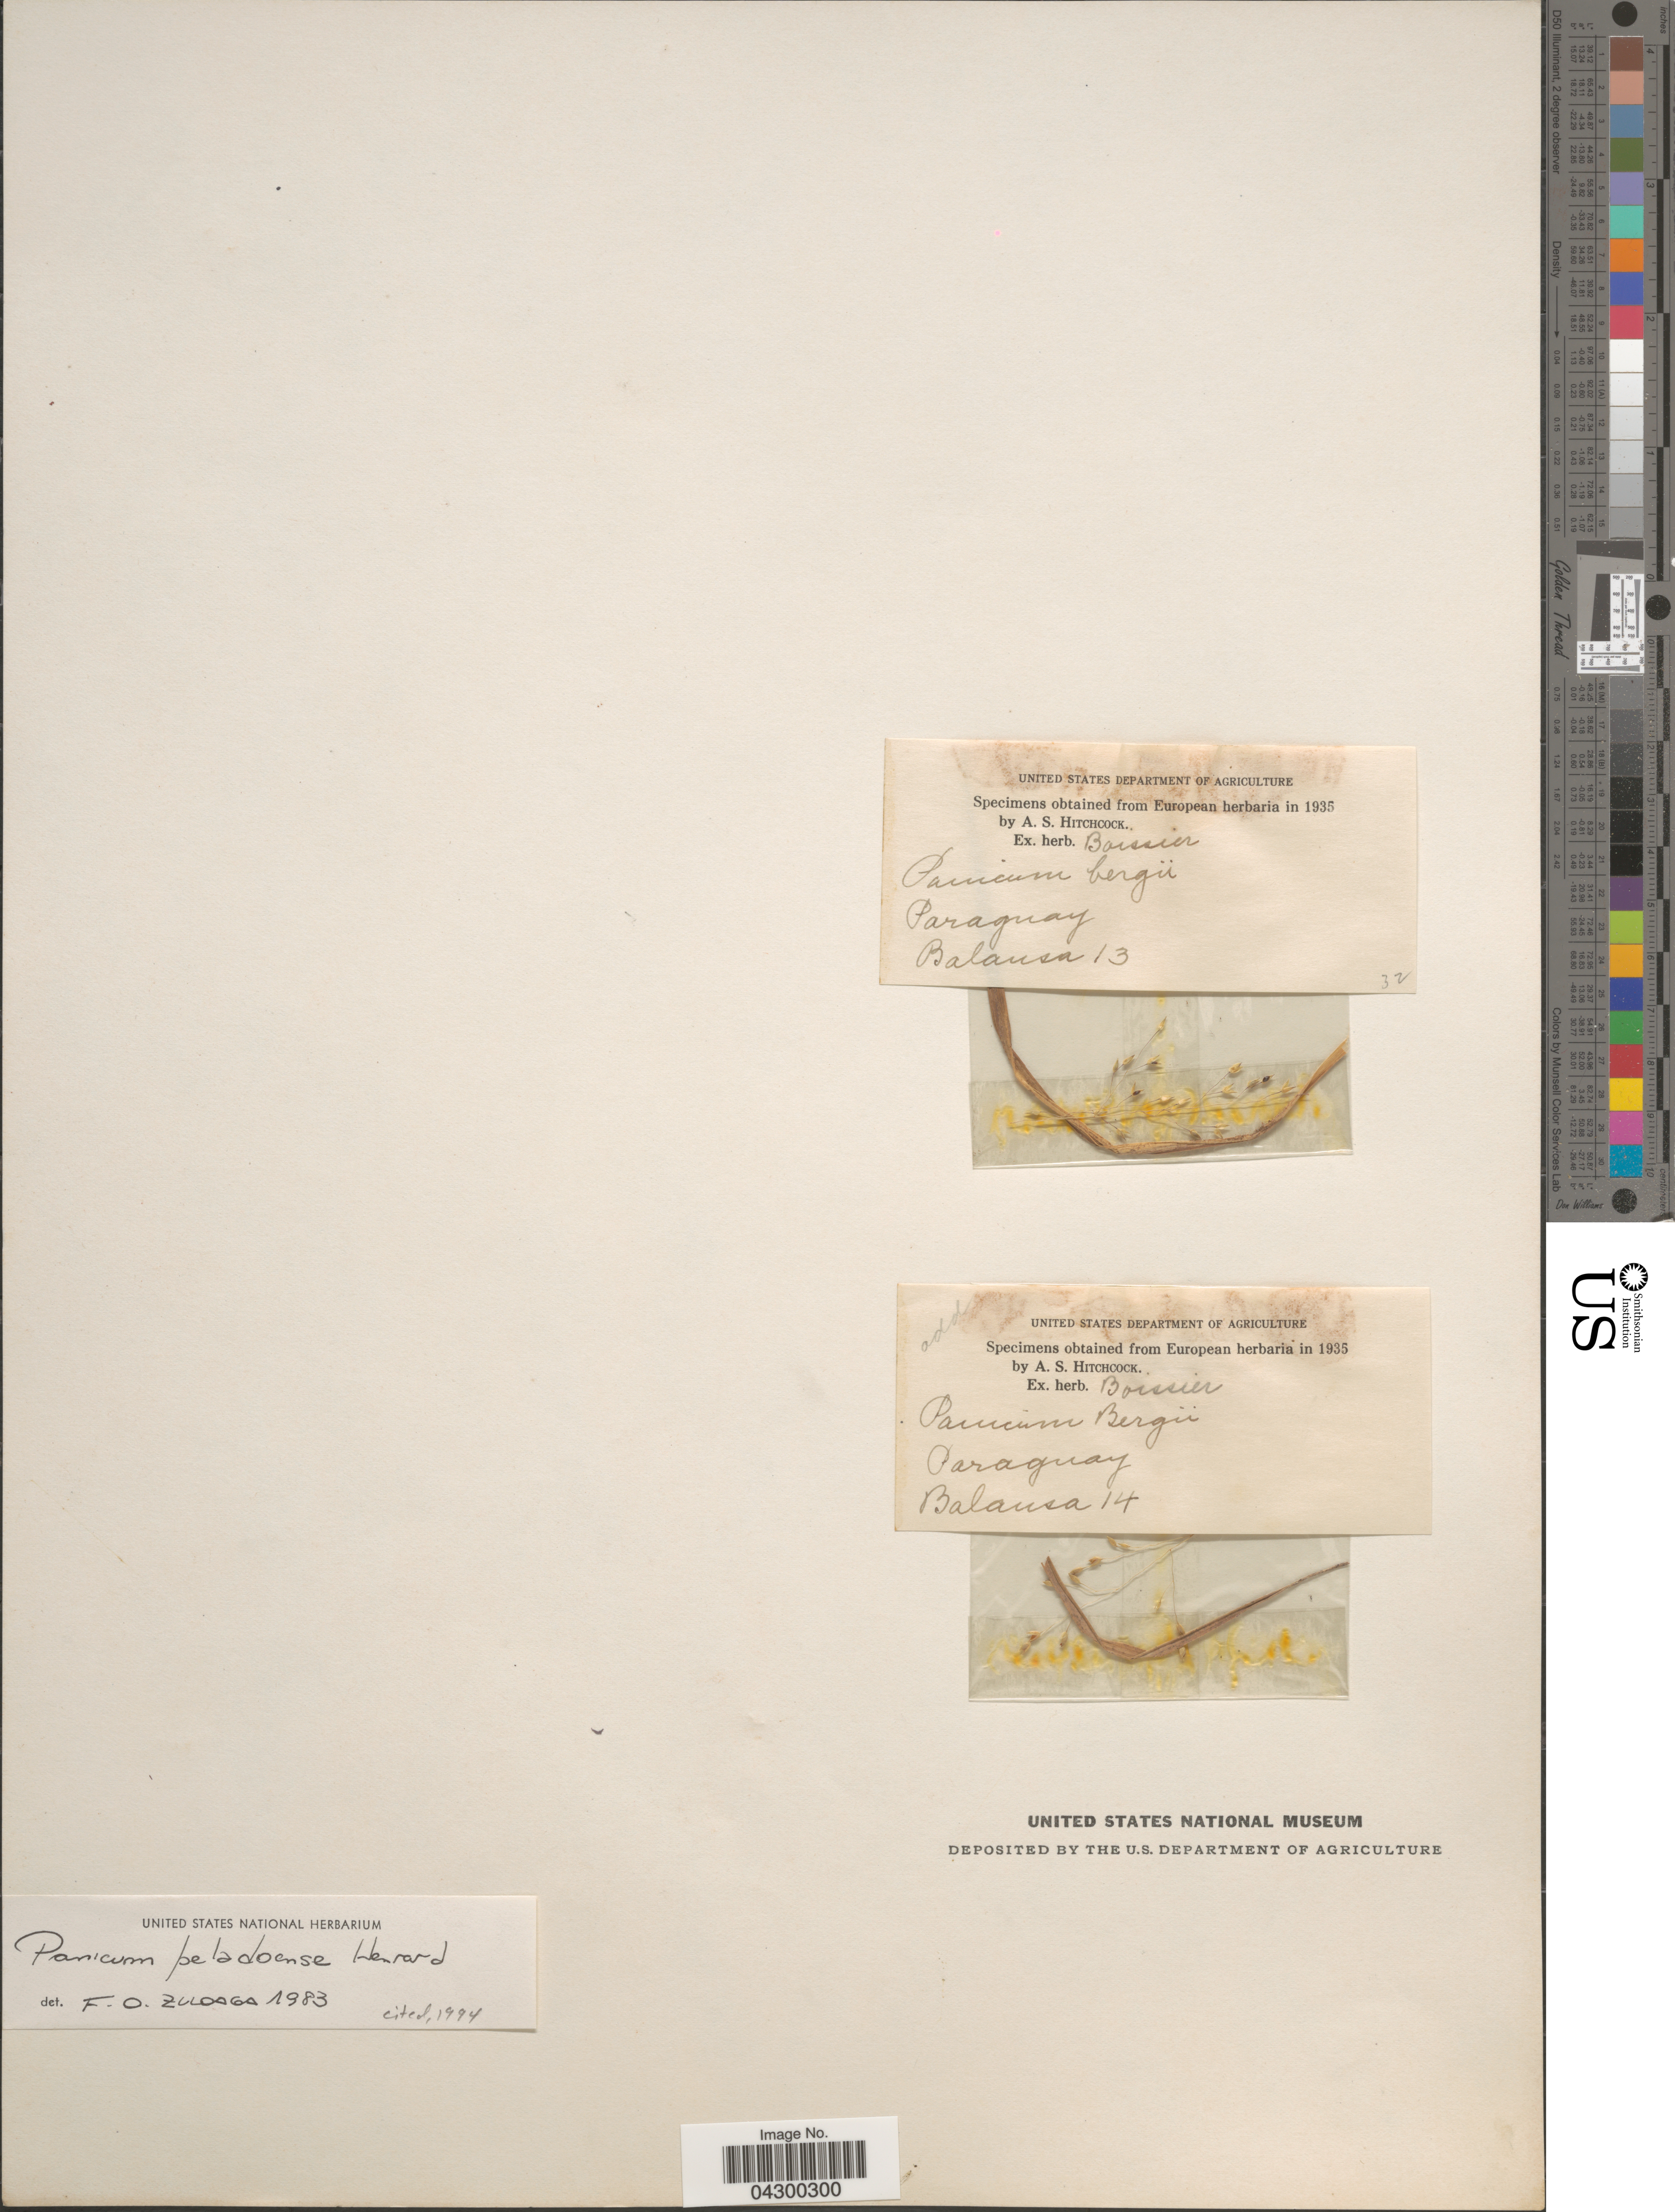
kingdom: Plantae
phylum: Tracheophyta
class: Liliopsida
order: Poales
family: Poaceae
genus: Panicum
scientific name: Panicum peladoense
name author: Henr.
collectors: -. Balansa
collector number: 13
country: Paraguay